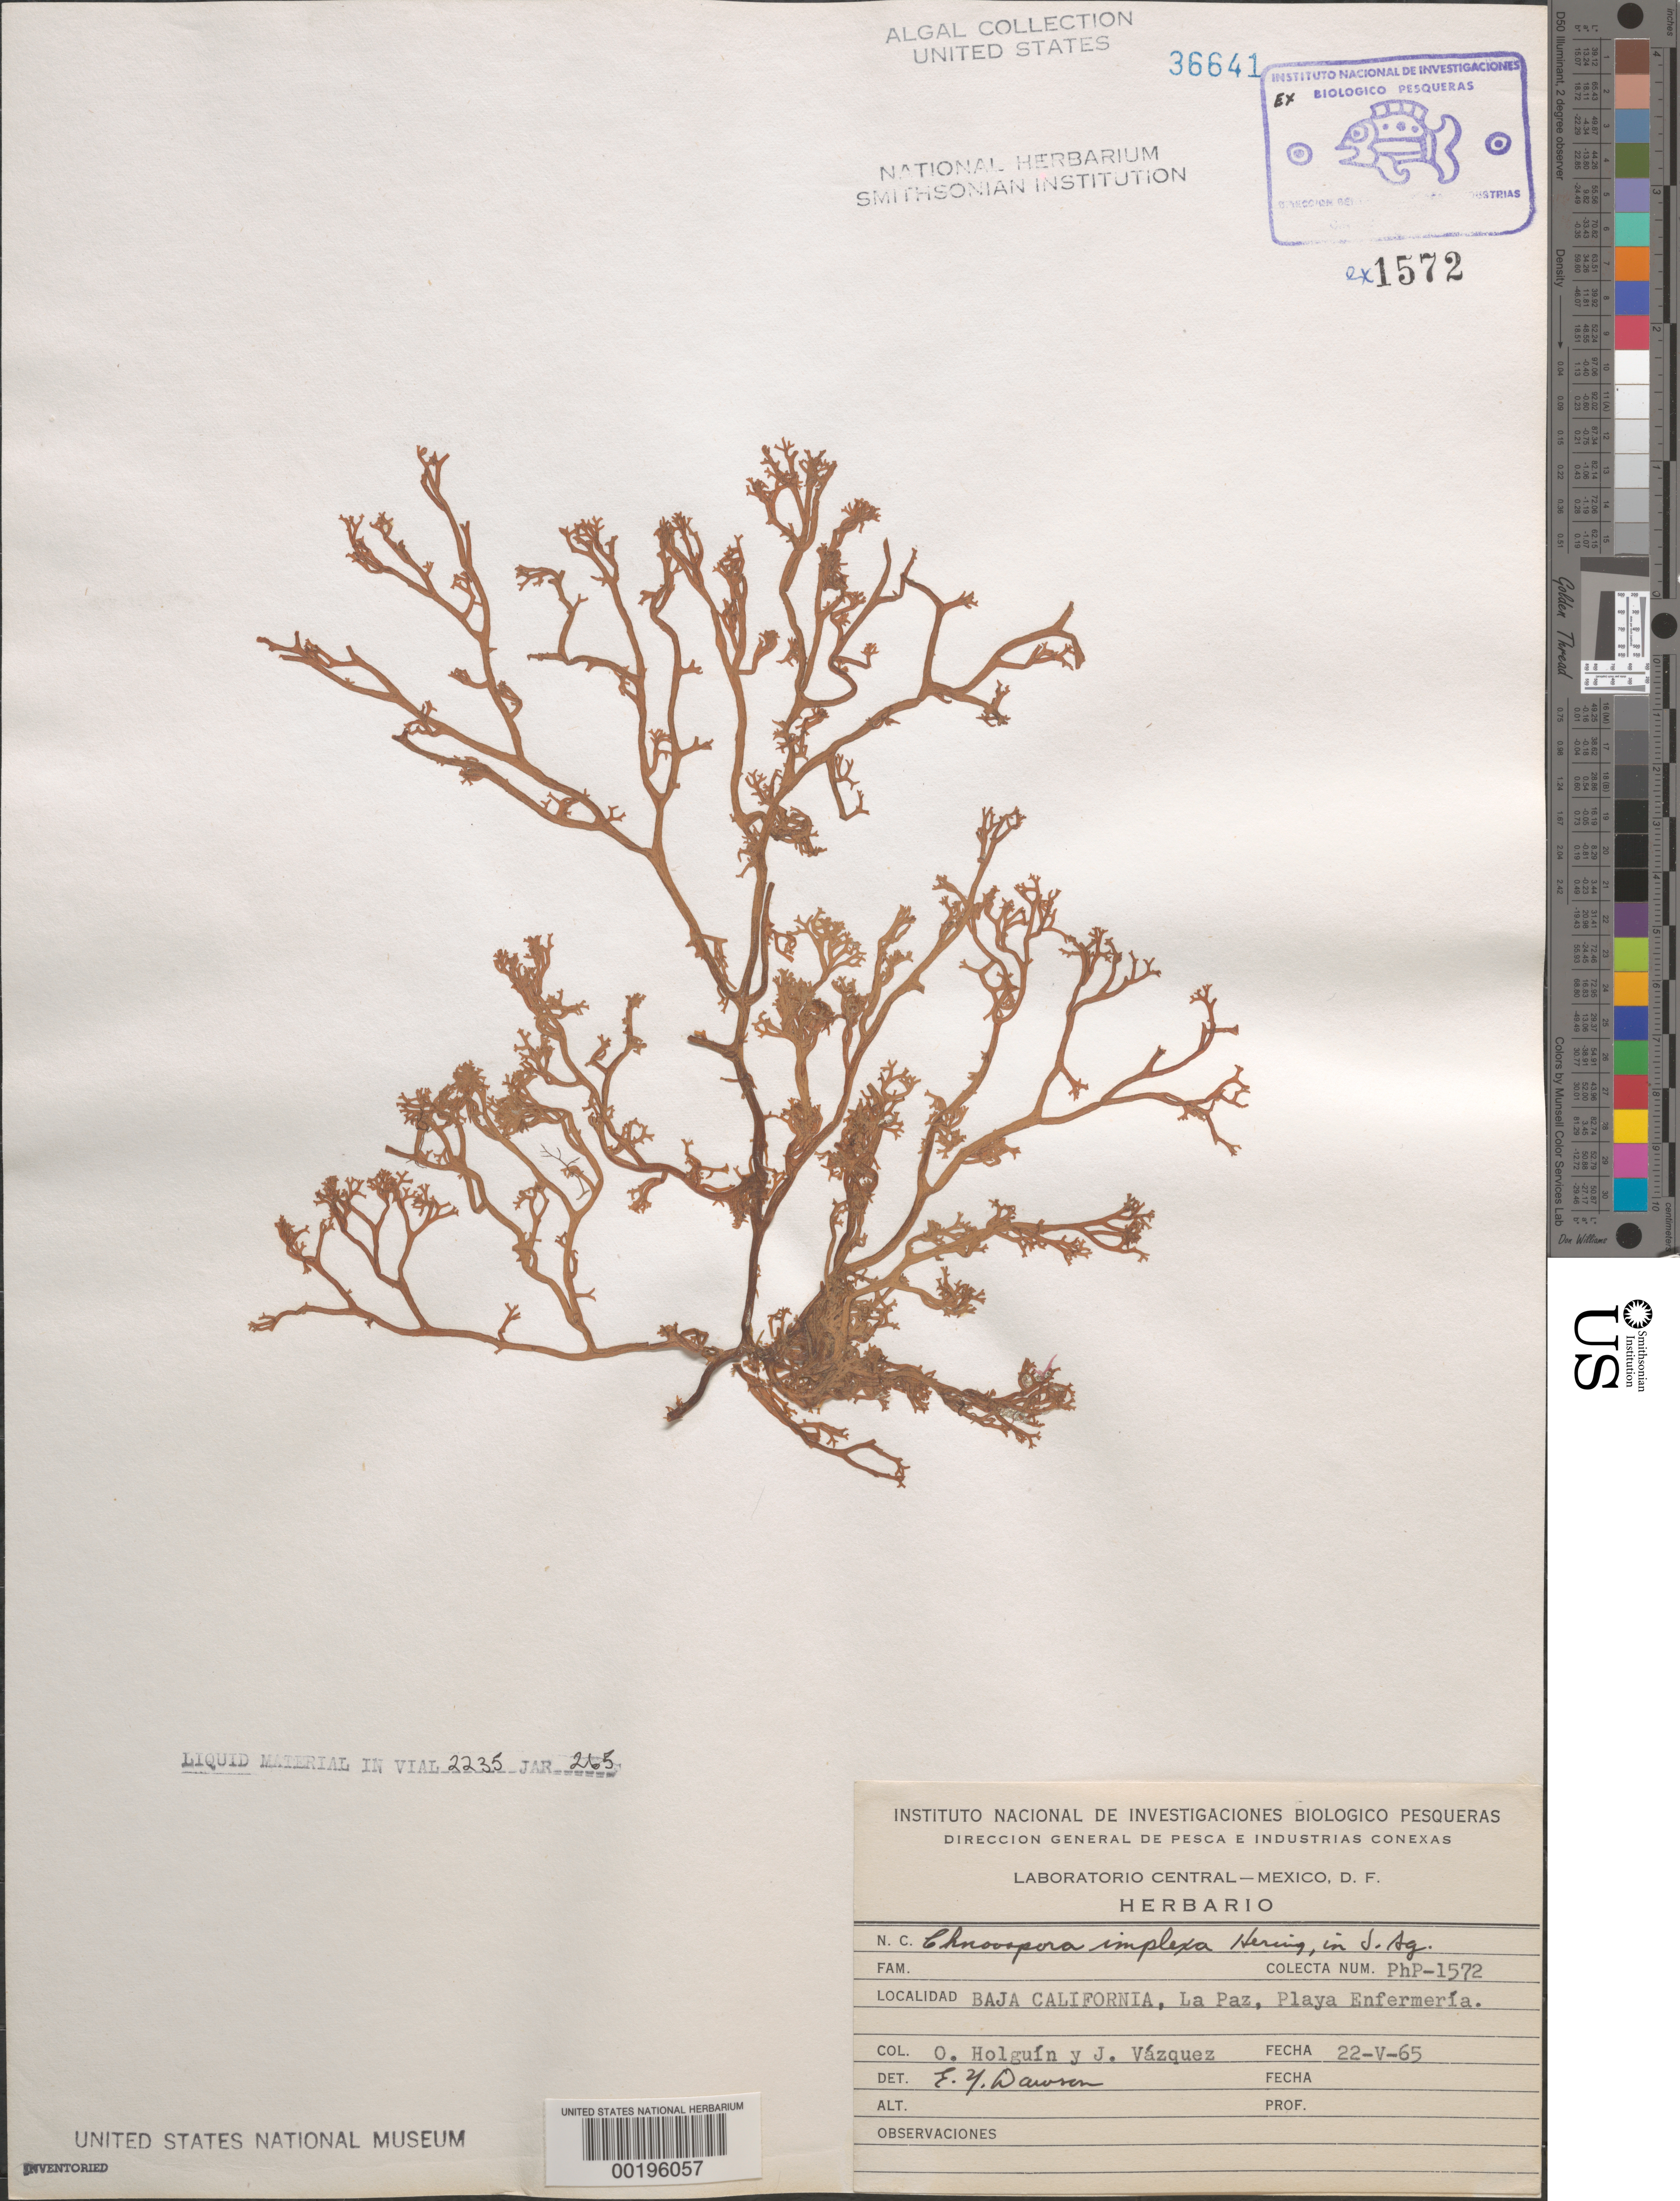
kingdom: Chromista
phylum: Ochrophyta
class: Phaeophyceae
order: Scytosiphonales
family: Scytosiphonaceae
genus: Pseudochnoospora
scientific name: Pseudochnoospora implexa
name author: (J. Agardh) Santiañez et al.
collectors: O. Holguin Q. & J. Vazquez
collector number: Php-1572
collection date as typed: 22 May 1965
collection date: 1965-05-22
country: Mexico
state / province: Baja California Sur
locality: La Paz, Playa Enfermeria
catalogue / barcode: US 36641